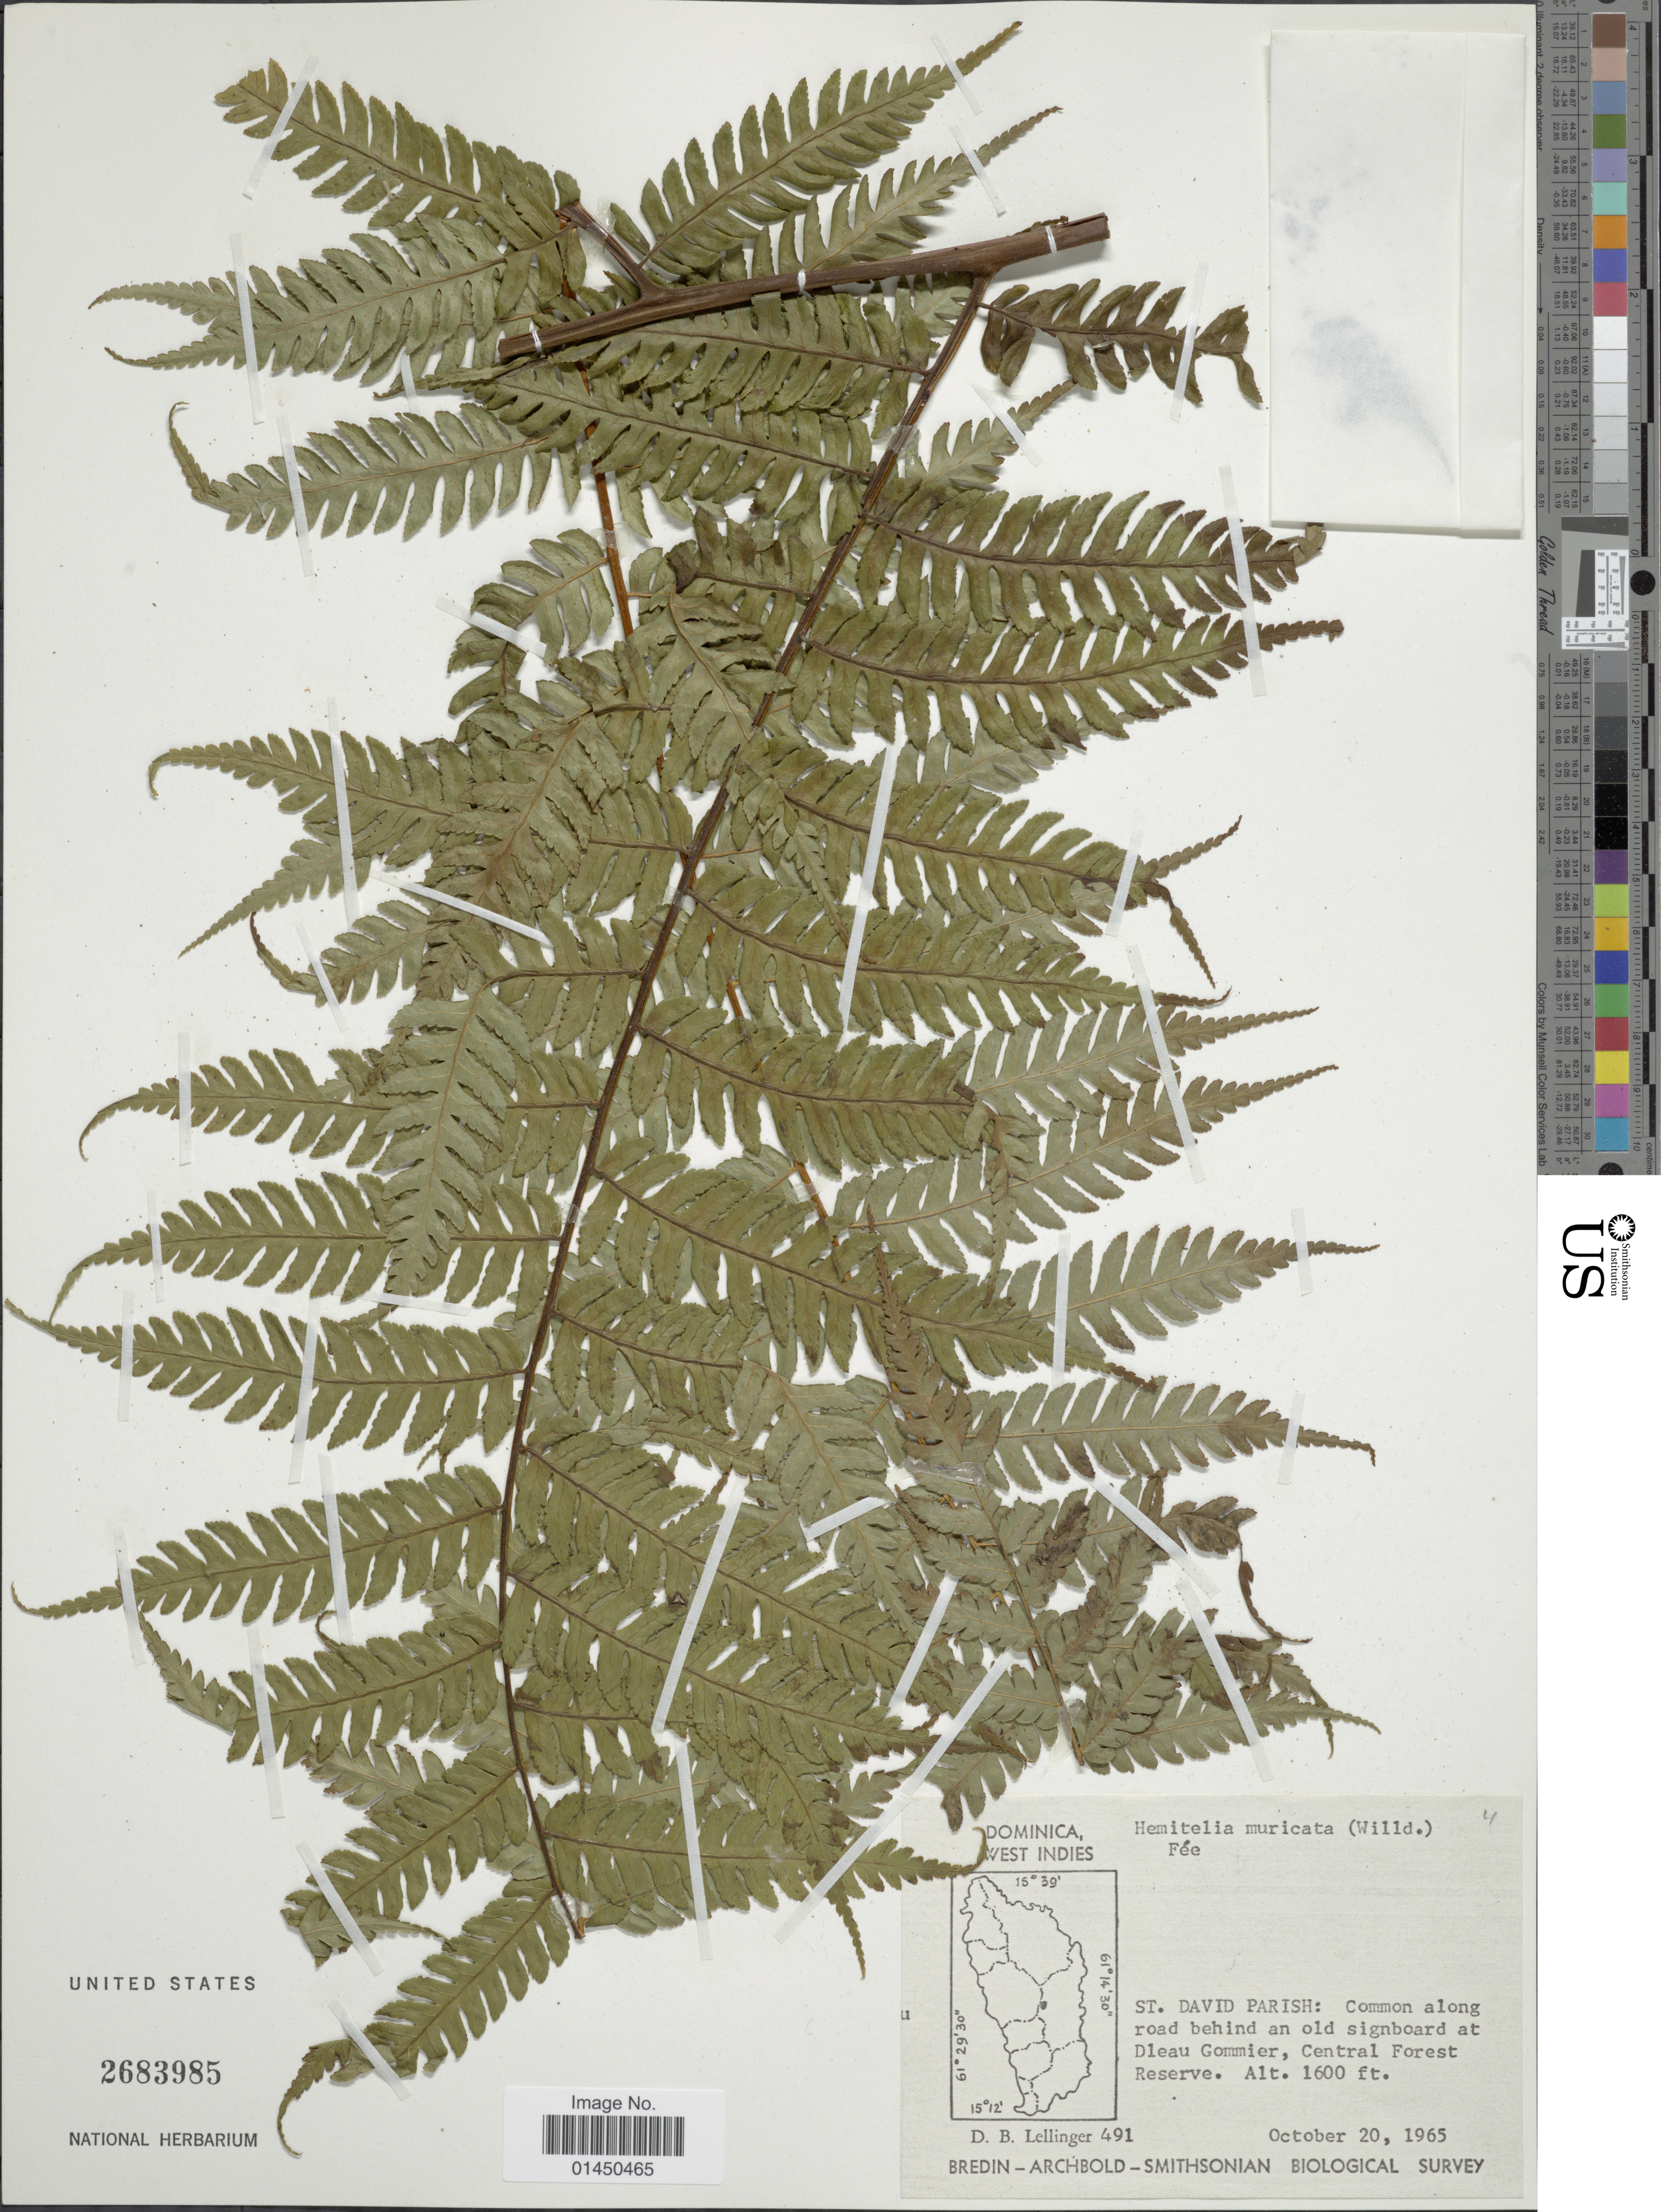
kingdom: Plantae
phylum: Tracheophyta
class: Polypodiopsida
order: Cyatheales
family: Cyatheaceae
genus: Cyathea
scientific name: Cyathea muricata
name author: (Willd.) Fée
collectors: D. B. Lellinger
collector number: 491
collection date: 1965-10-20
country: Dominica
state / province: St. David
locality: Common along road behind an old signboard at Dleau Gommier, Central Forest Reserve.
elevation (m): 488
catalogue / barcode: US 2683985